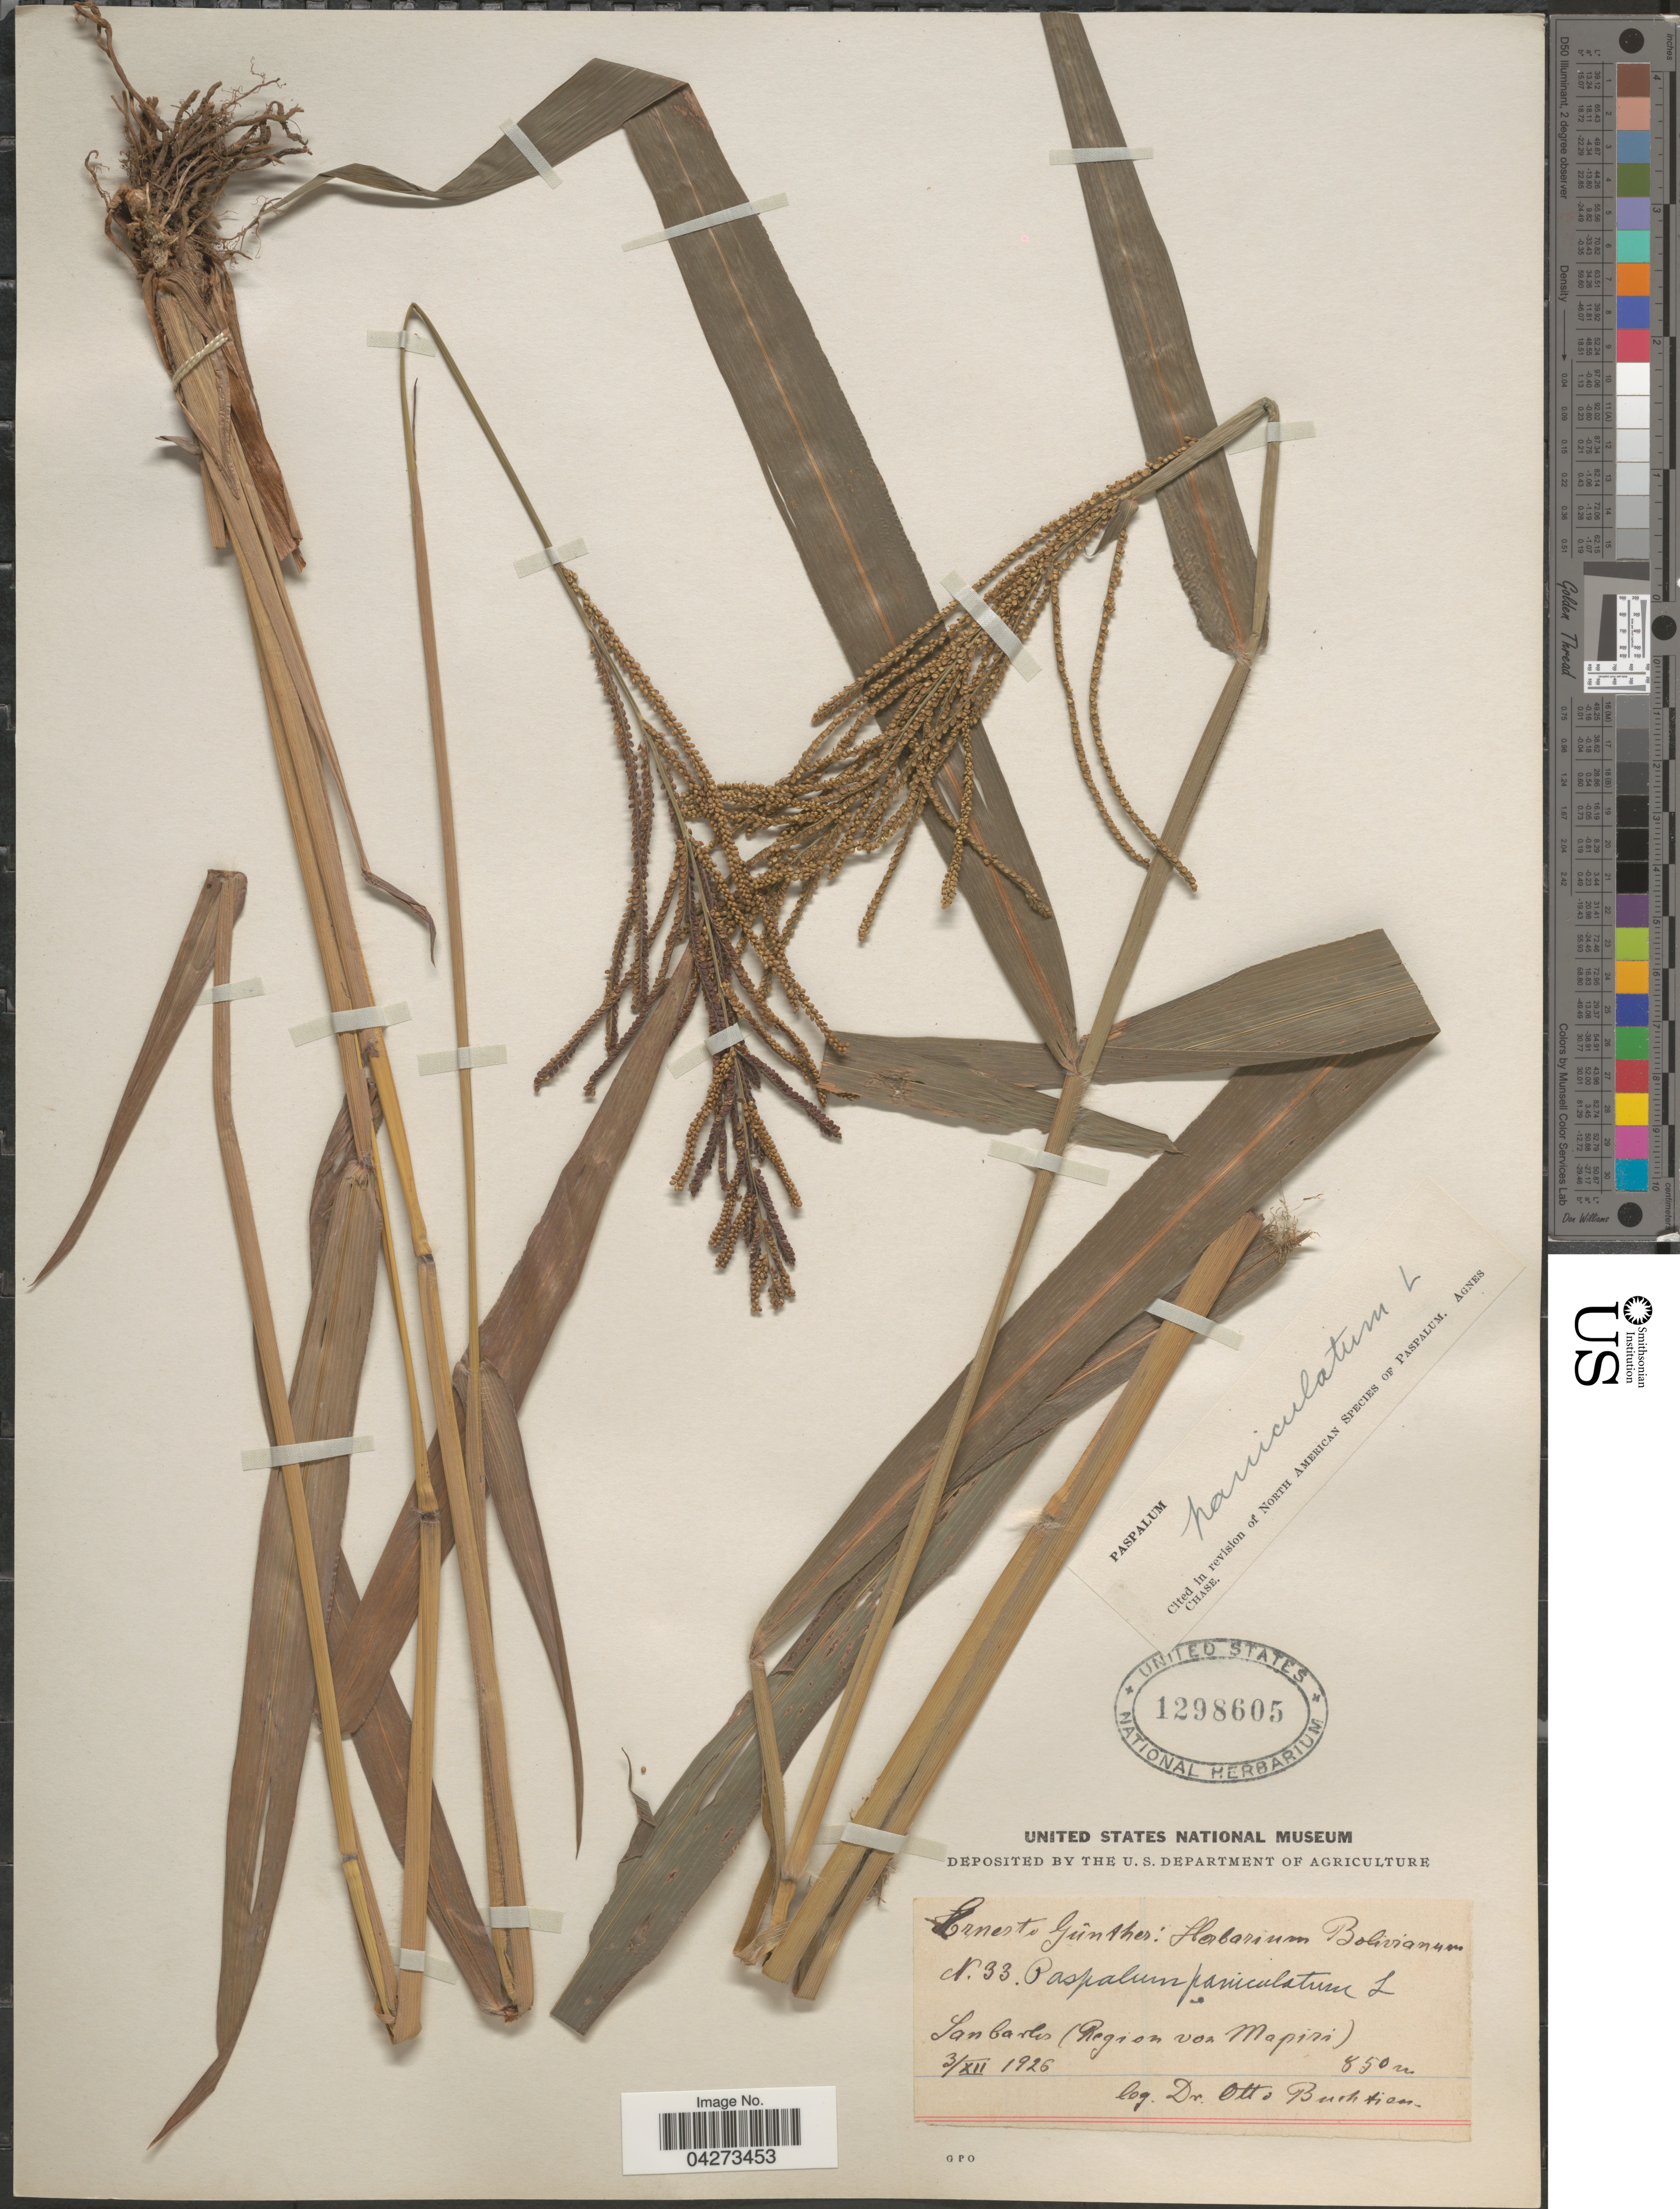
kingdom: Plantae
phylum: Tracheophyta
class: Liliopsida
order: Poales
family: Poaceae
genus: Paspalum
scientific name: Paspalum paniculatum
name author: L.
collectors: O. Buchtien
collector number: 33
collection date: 1926-12-03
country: Bolivia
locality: San Carlos (Region von Mapiri).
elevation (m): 850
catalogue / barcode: US 1298605